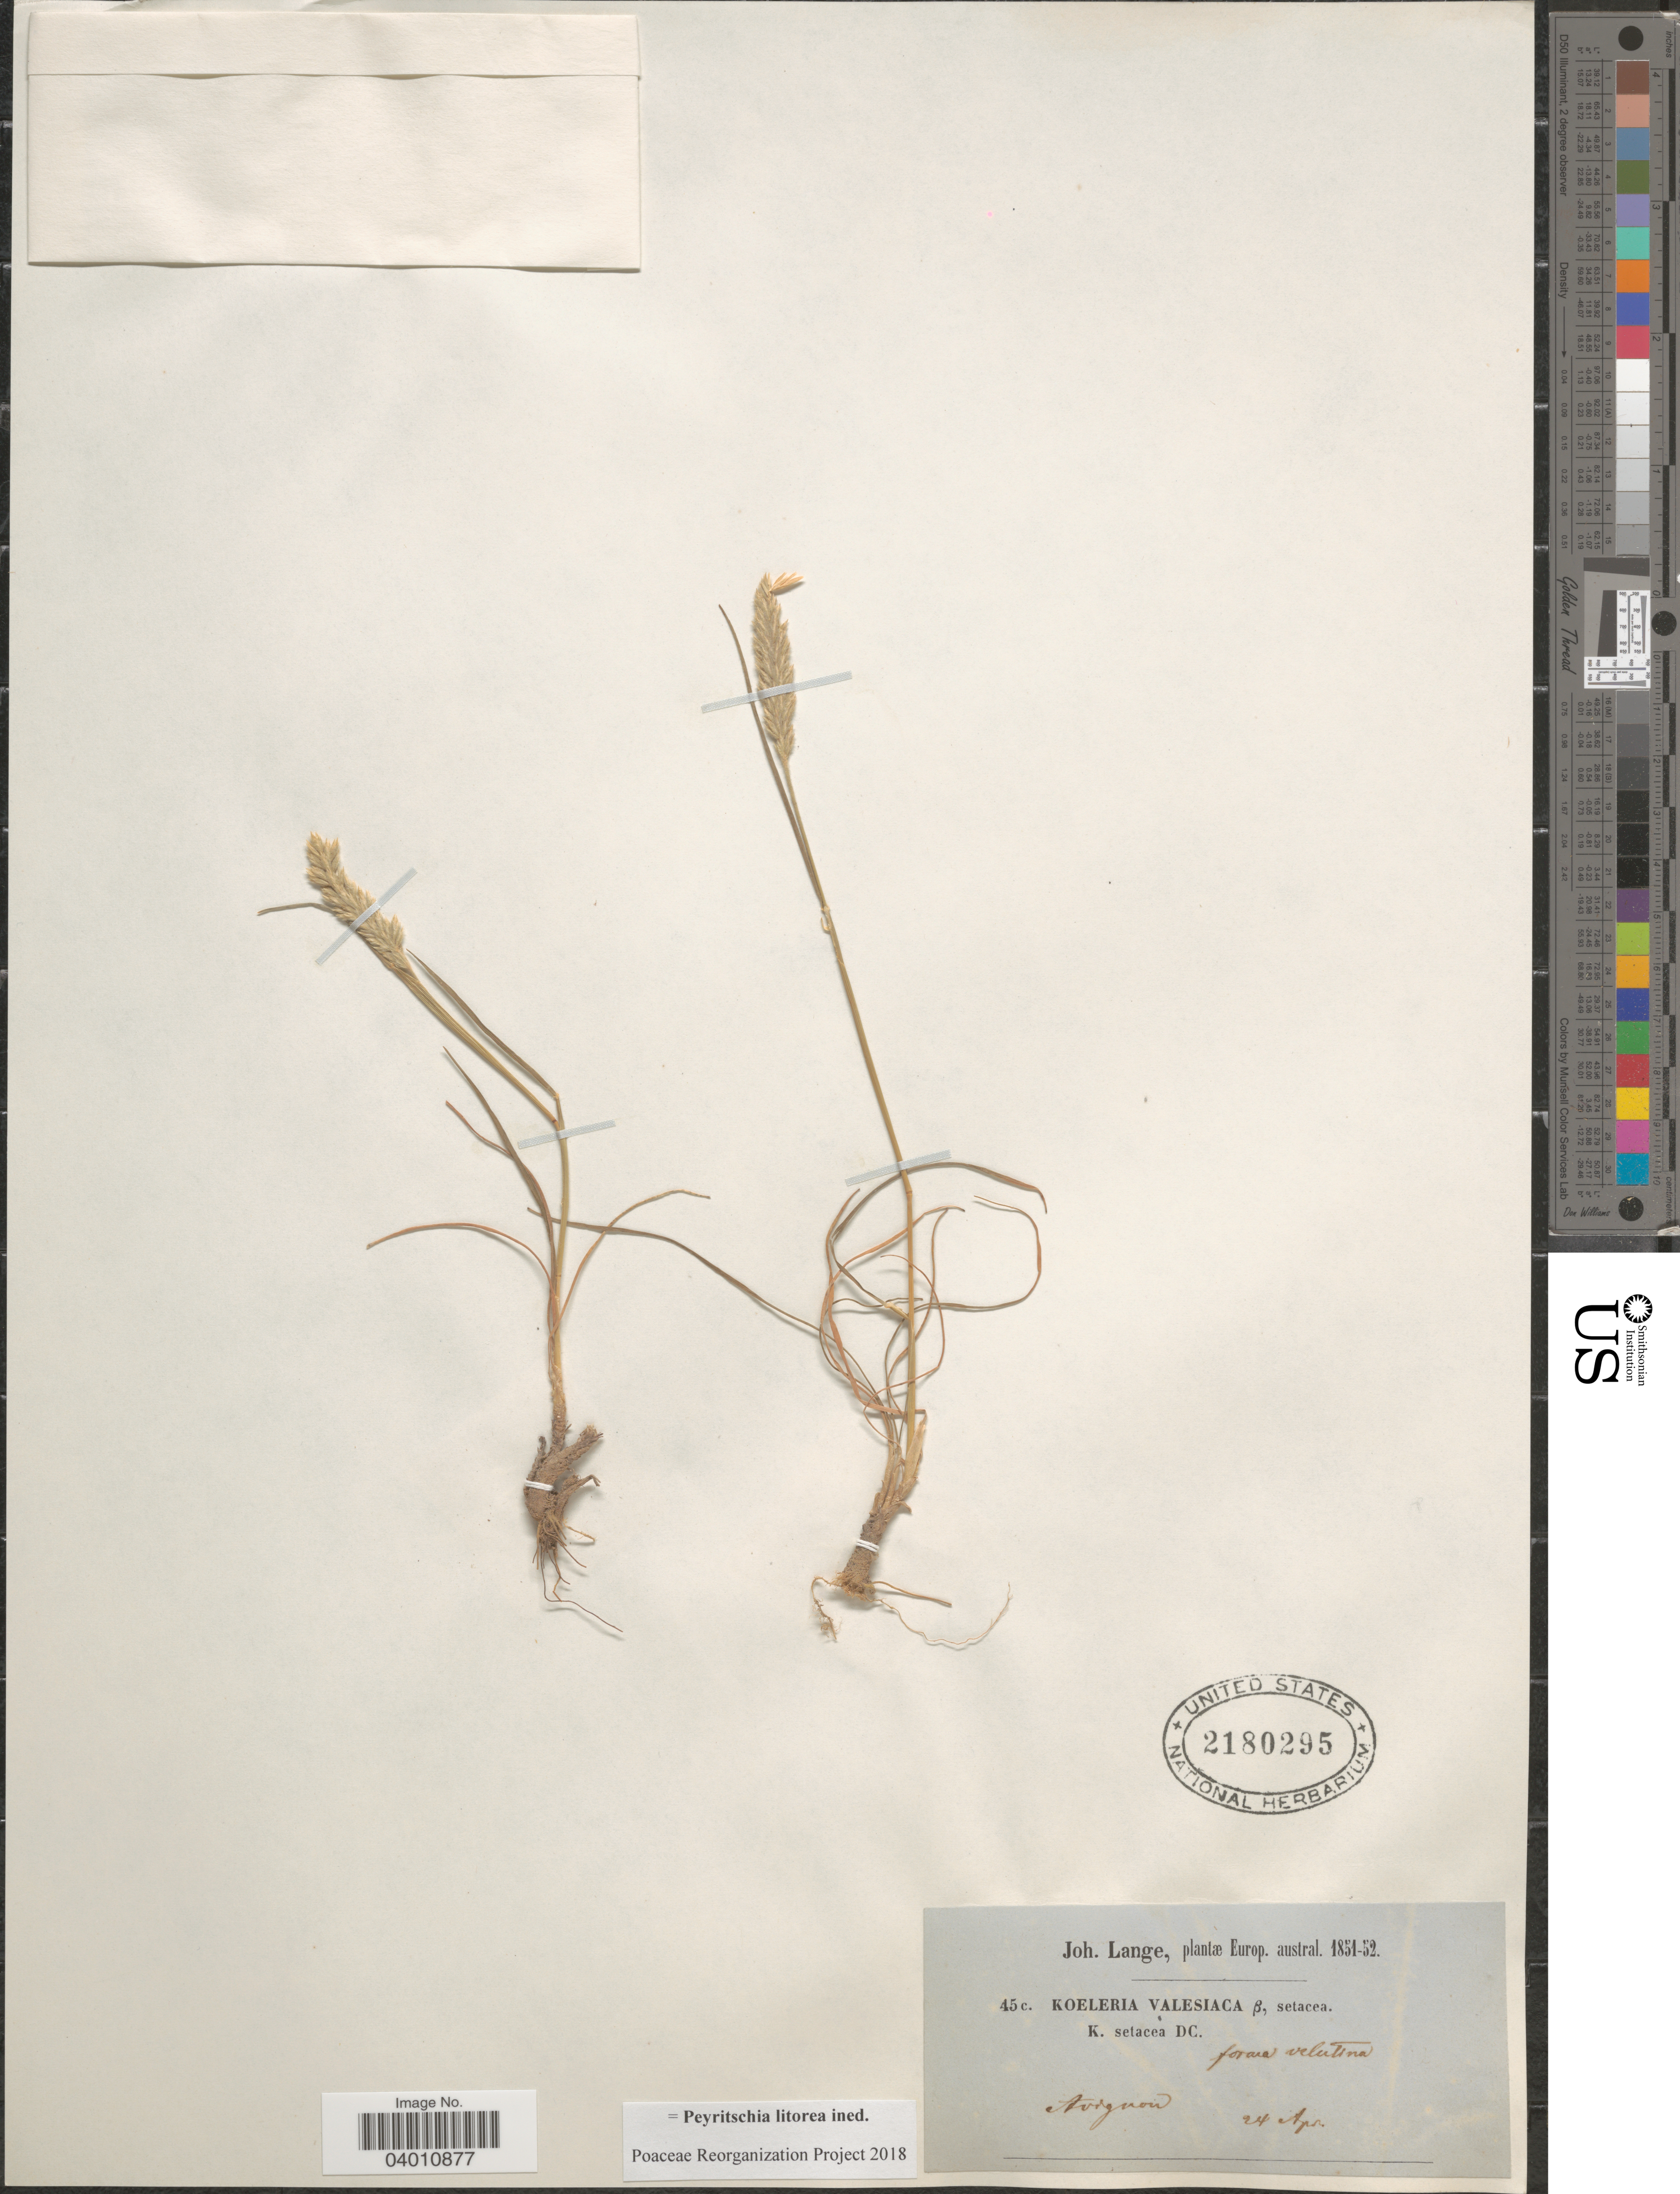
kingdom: Plantae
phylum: Tracheophyta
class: Liliopsida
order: Poales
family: Poaceae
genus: Rostraria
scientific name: Rostraria litorea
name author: (All.) Holub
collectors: J. Lange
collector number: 45c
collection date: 1851-04-24/1852-04-24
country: France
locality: Europ. austral. Avignon.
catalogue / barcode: US 2180295